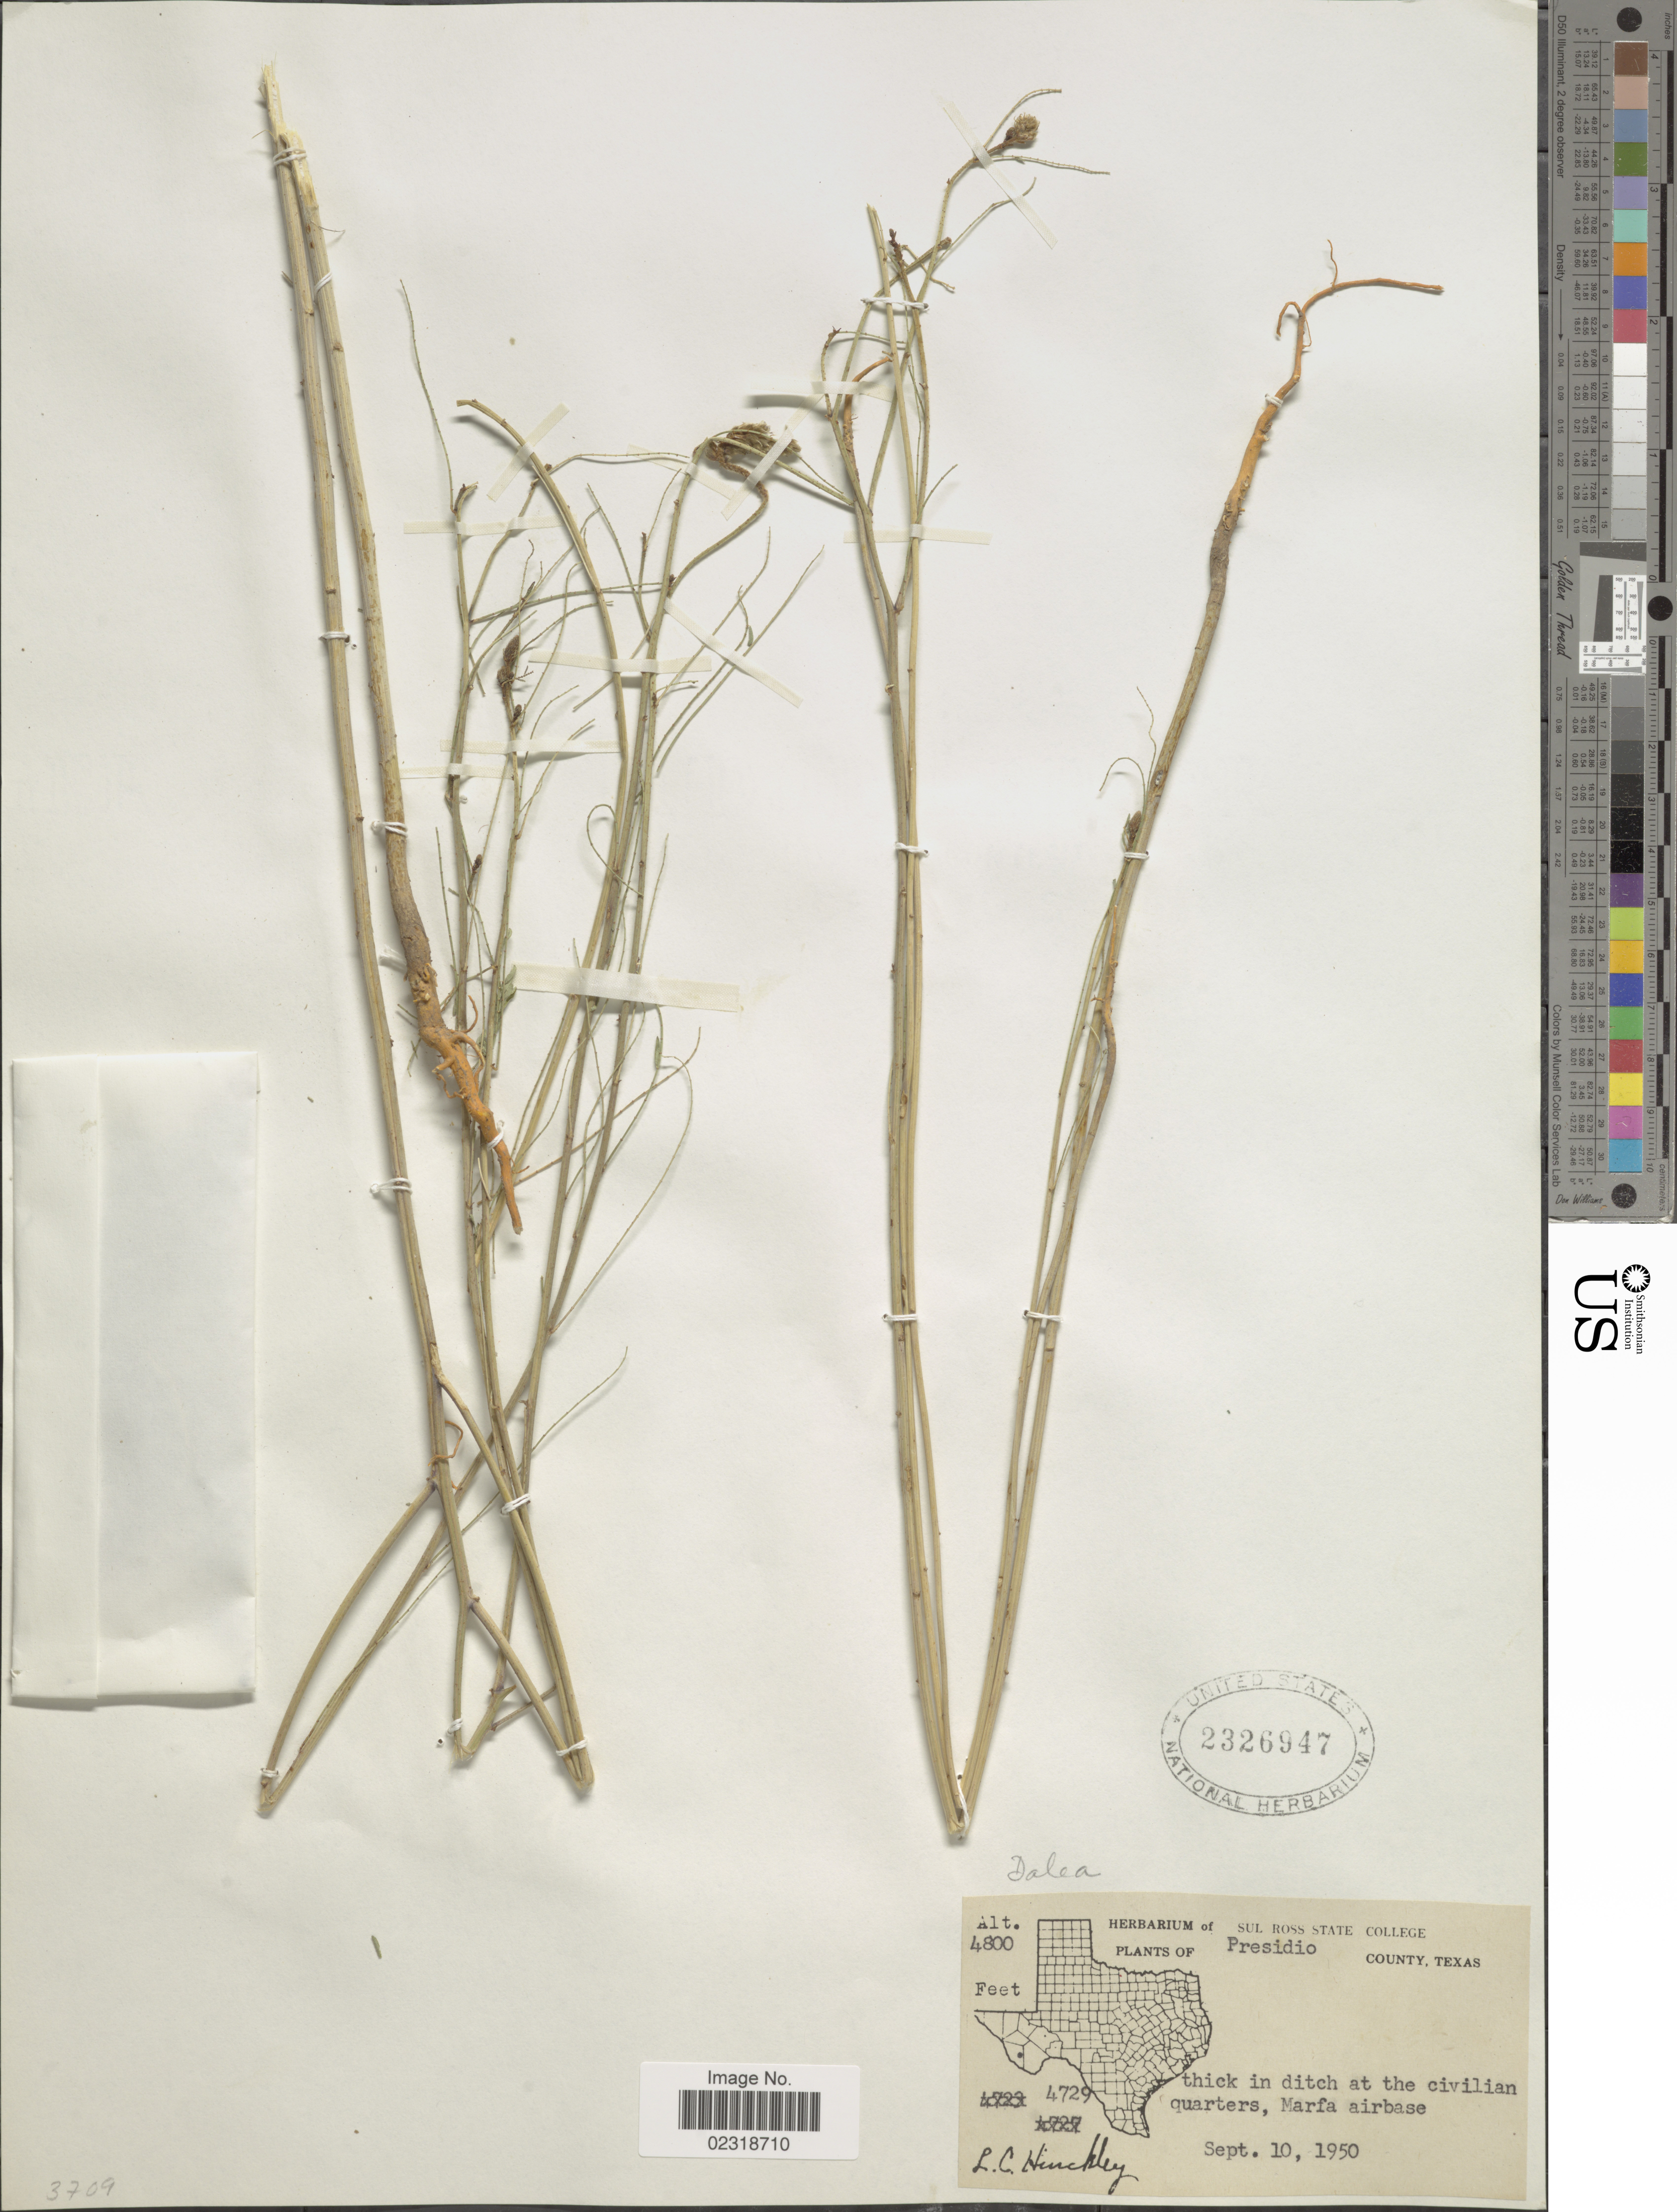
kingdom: Plantae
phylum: Tracheophyta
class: Magnoliopsida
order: Fabales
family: Fabaceae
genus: Dalea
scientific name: Dalea sp.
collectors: L. Hinckley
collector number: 4729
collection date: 1950-09-10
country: United States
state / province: Texas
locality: Presidio COunty, thick in ditch at the civilian quarters, Marfa airbase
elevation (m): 1463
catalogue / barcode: US 2326947